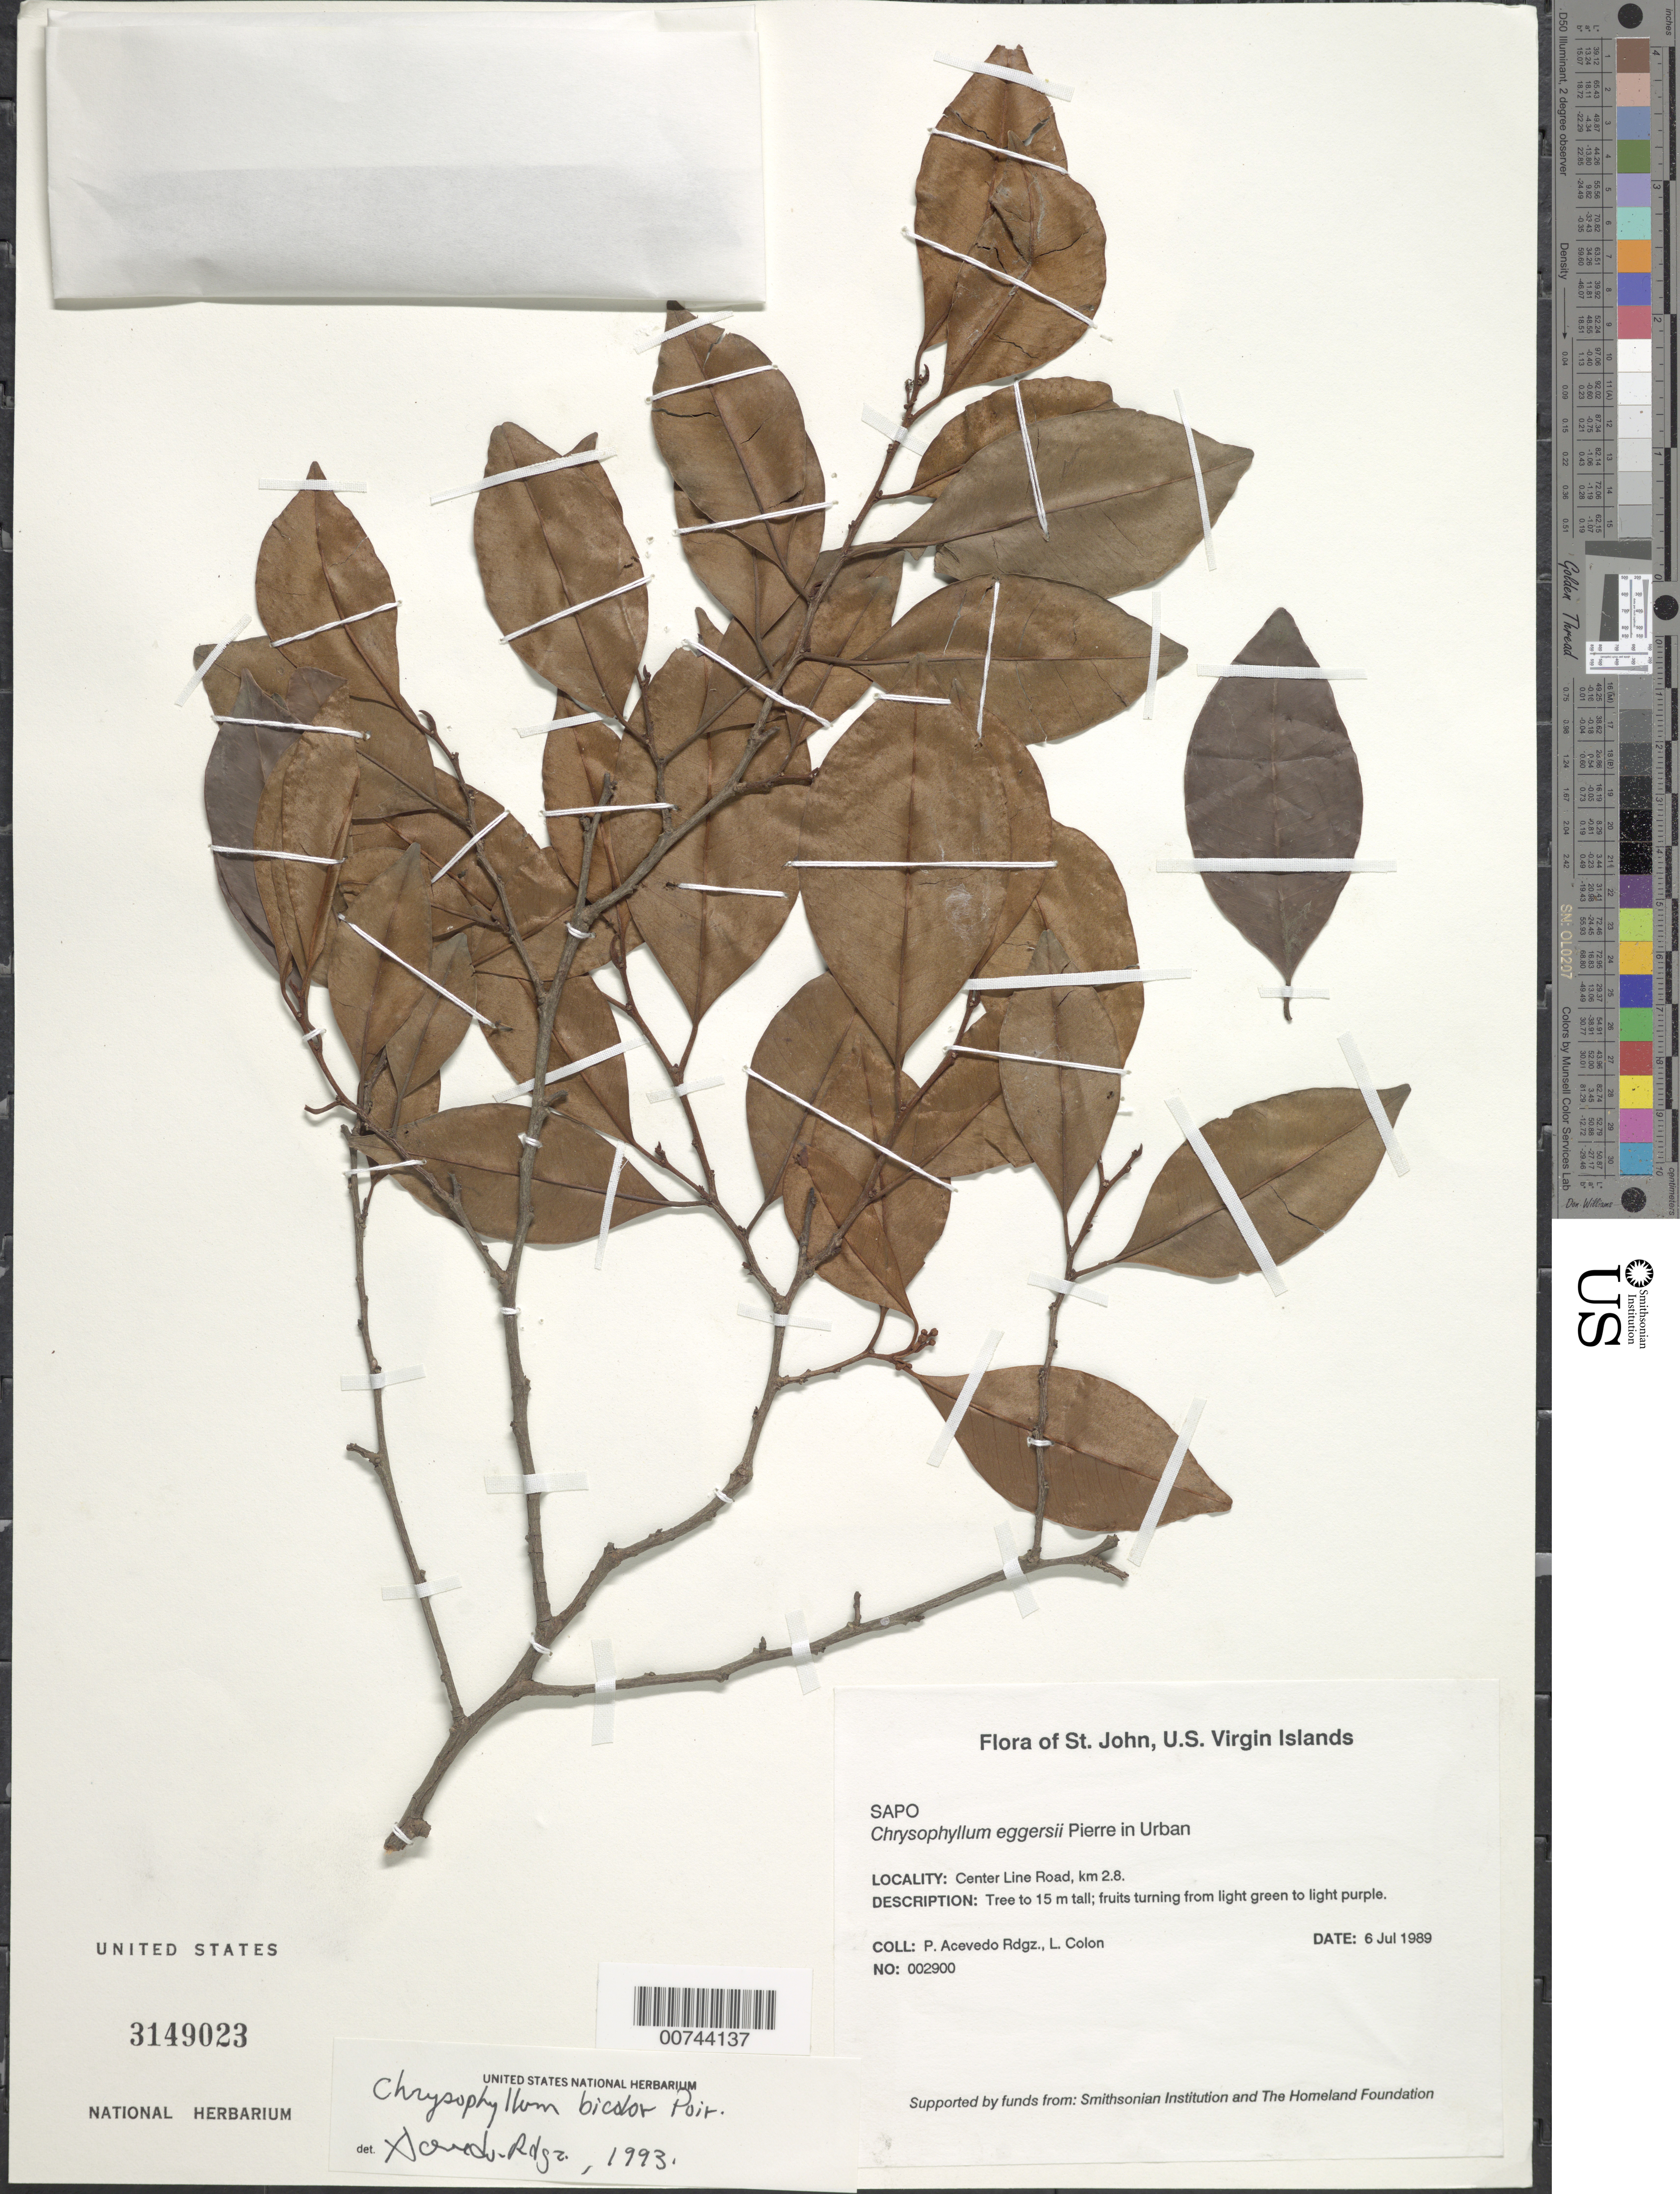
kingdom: Plantae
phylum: Tracheophyta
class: Magnoliopsida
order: Ericales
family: Sapotaceae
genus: Chrysophyllum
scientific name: Chrysophyllum bicolor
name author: Poir.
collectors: P. Acevedo-Rodr. & L. Colon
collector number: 2900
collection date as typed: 06 Jul 1989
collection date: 1989-07-06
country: U.S. Virgin Islands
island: St. John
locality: Center Line Road, km 2.8.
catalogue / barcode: US 3149023